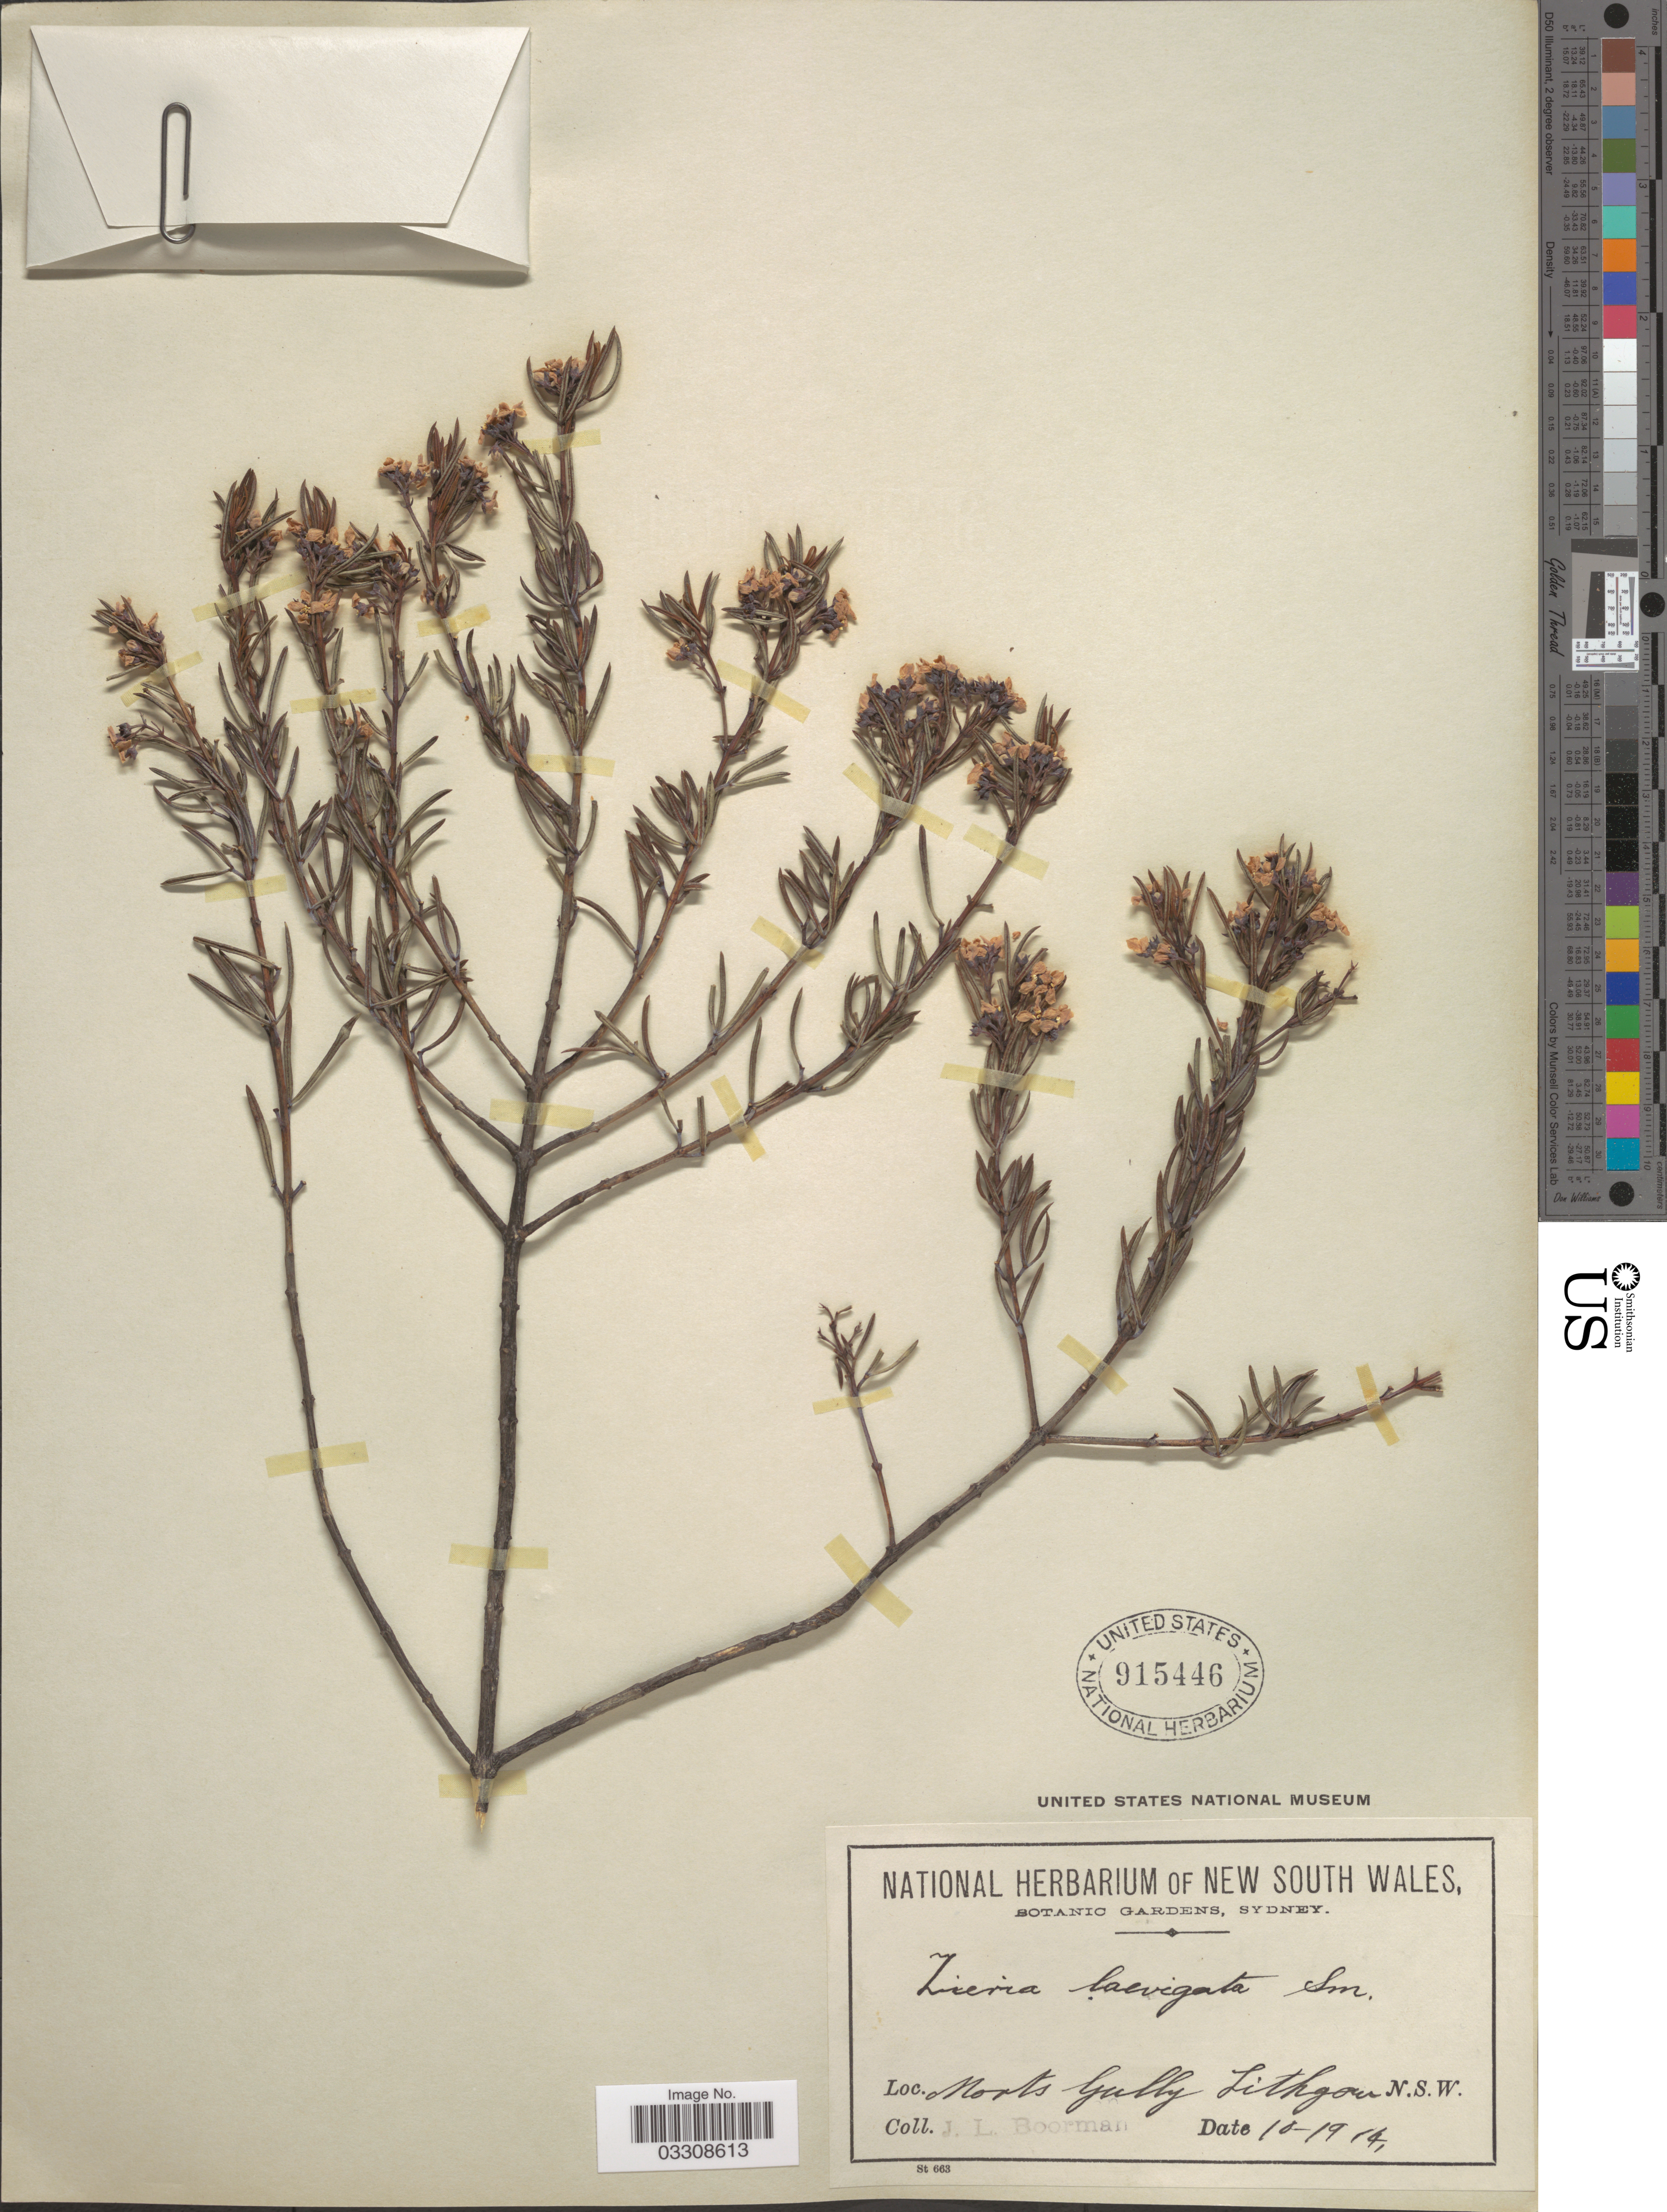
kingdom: Plantae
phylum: Tracheophyta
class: Magnoliopsida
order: Sapindales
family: Rutaceae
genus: Zieria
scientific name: Zieria laevigata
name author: Sm.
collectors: J. Boorman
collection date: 1914-10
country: Australia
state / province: New South Wales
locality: Morts Gully Lithgow.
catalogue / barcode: US 915446